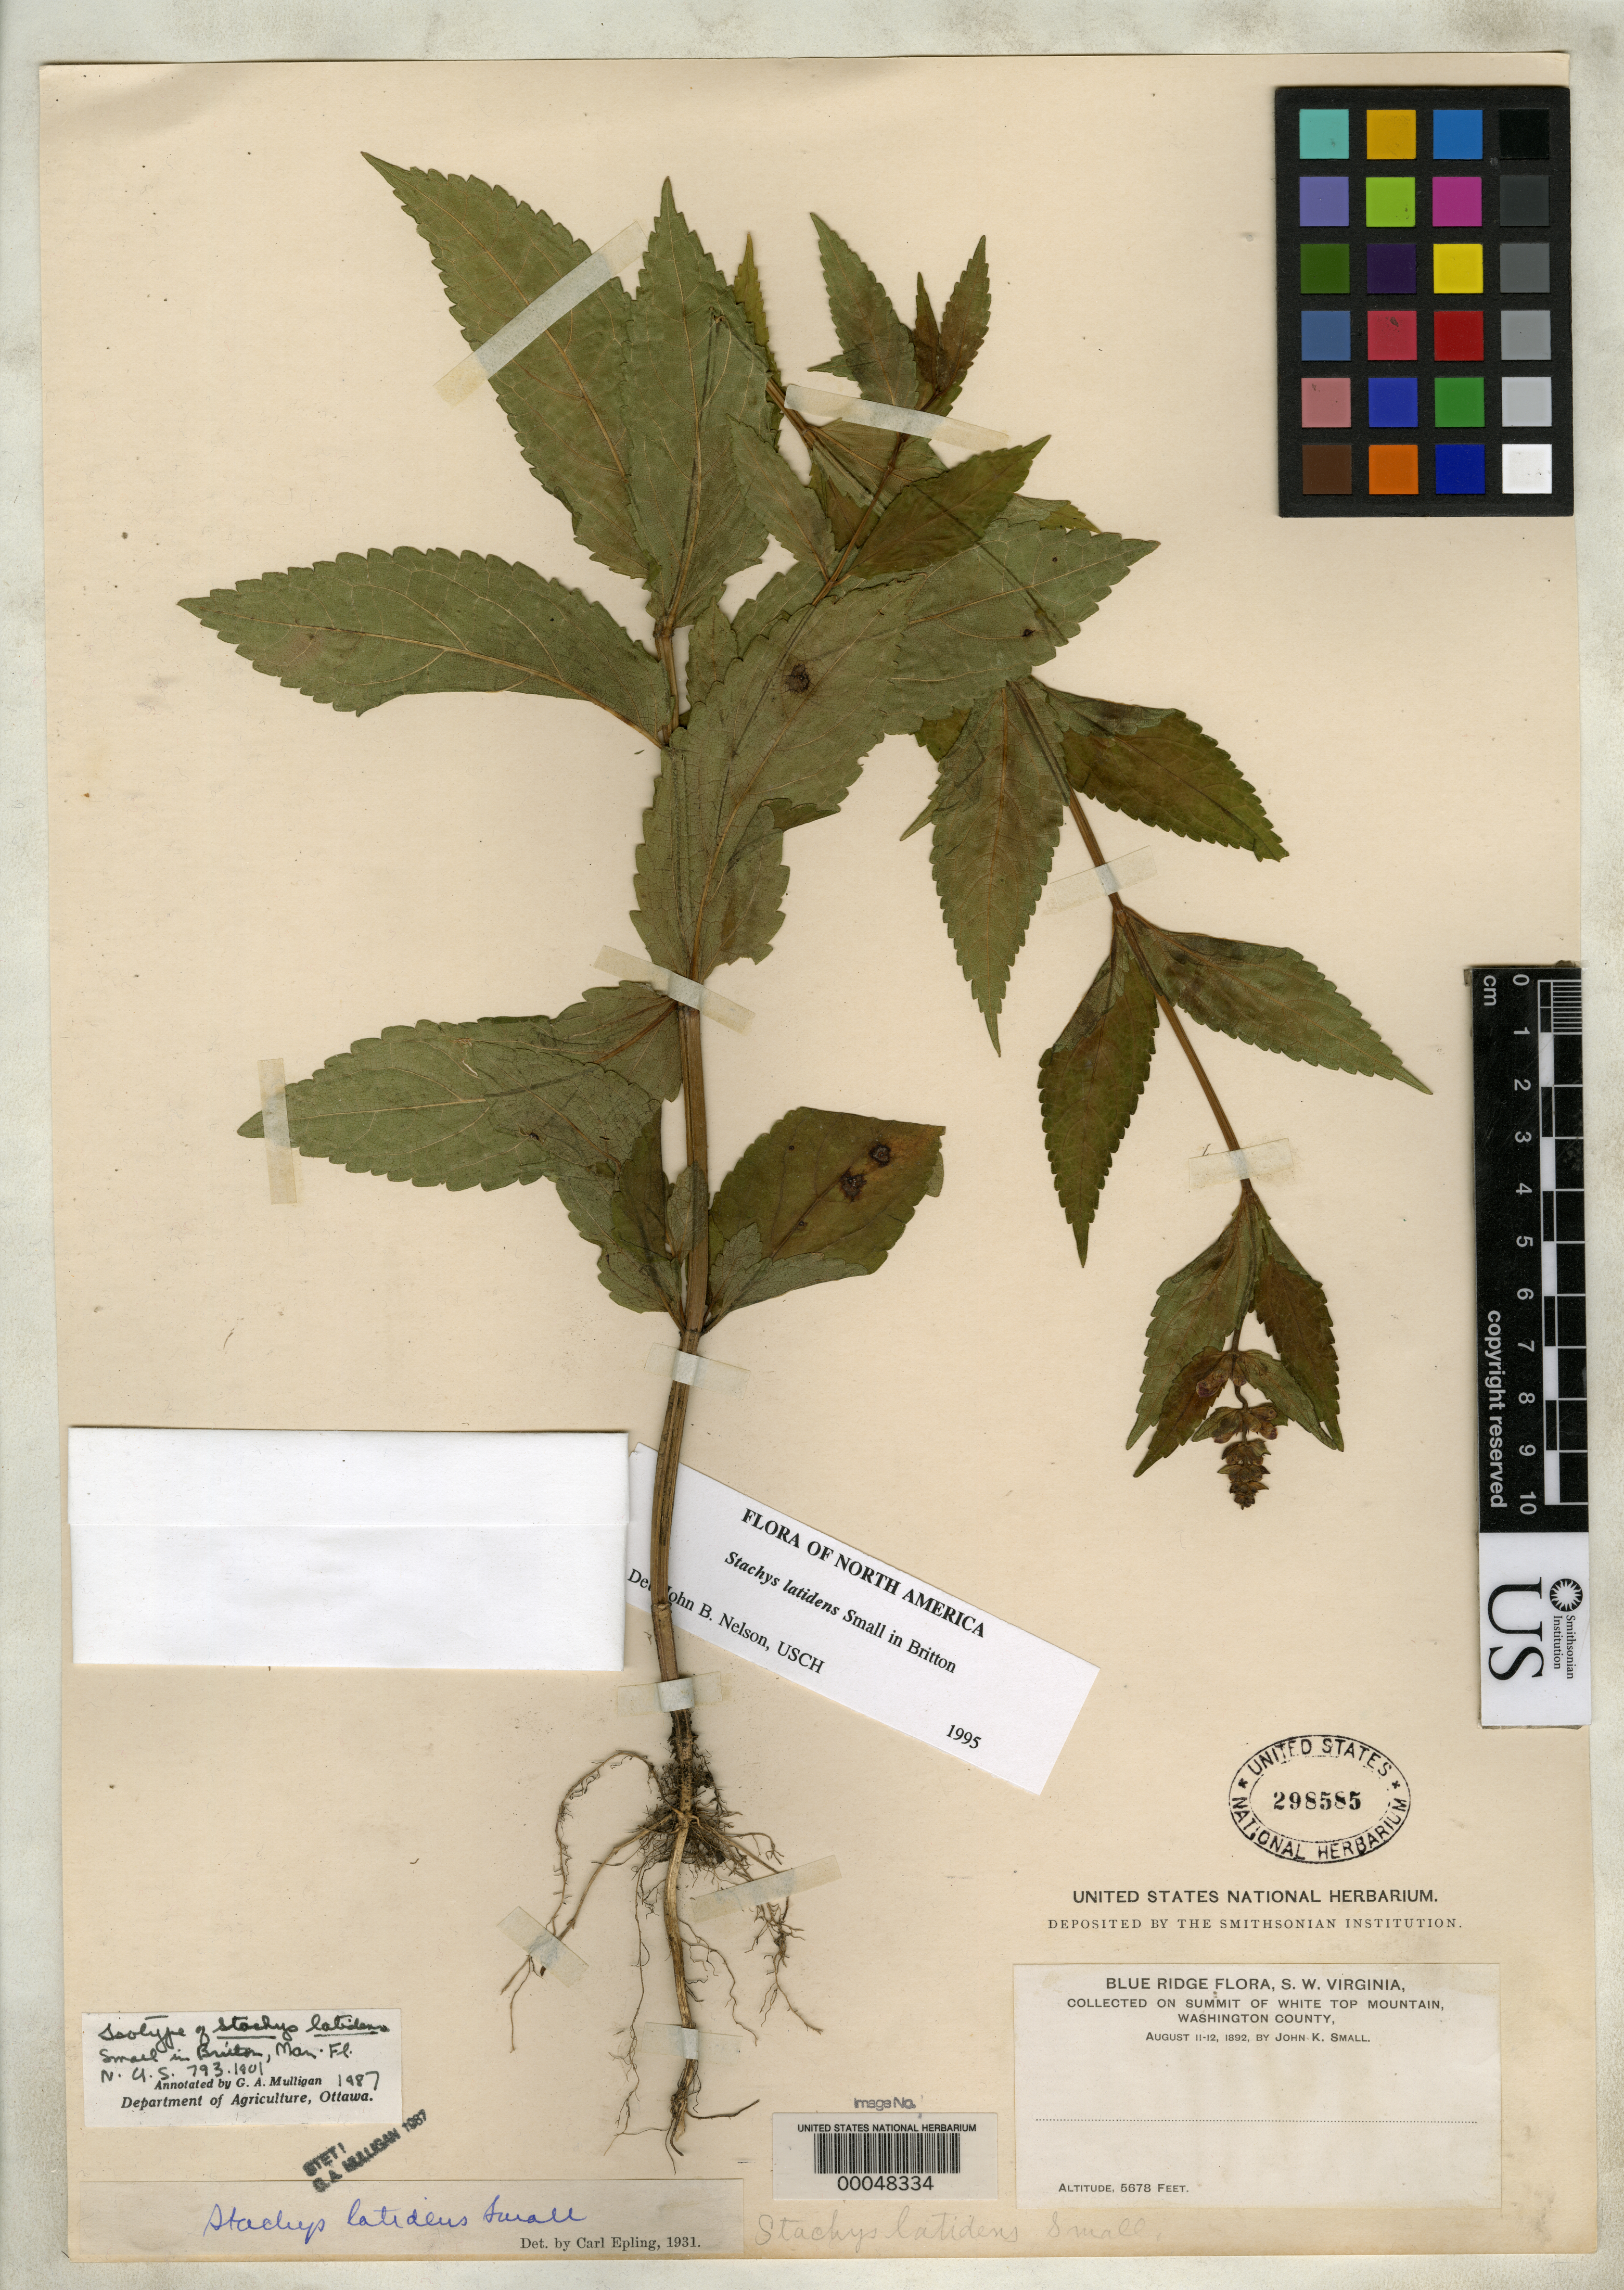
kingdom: Plantae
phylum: Tracheophyta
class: Magnoliopsida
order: Lamiales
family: Lamiaceae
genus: Stachys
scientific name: Stachys latidens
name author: Small in Britton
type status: Isotype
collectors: J. K. Small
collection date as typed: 11 Aug 1892 to 12 Aug 1892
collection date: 1892-08-11/1892-08-12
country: United States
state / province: Virginia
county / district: Washington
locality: Summit of White Top Mountain.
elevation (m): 1731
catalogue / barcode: US 298585